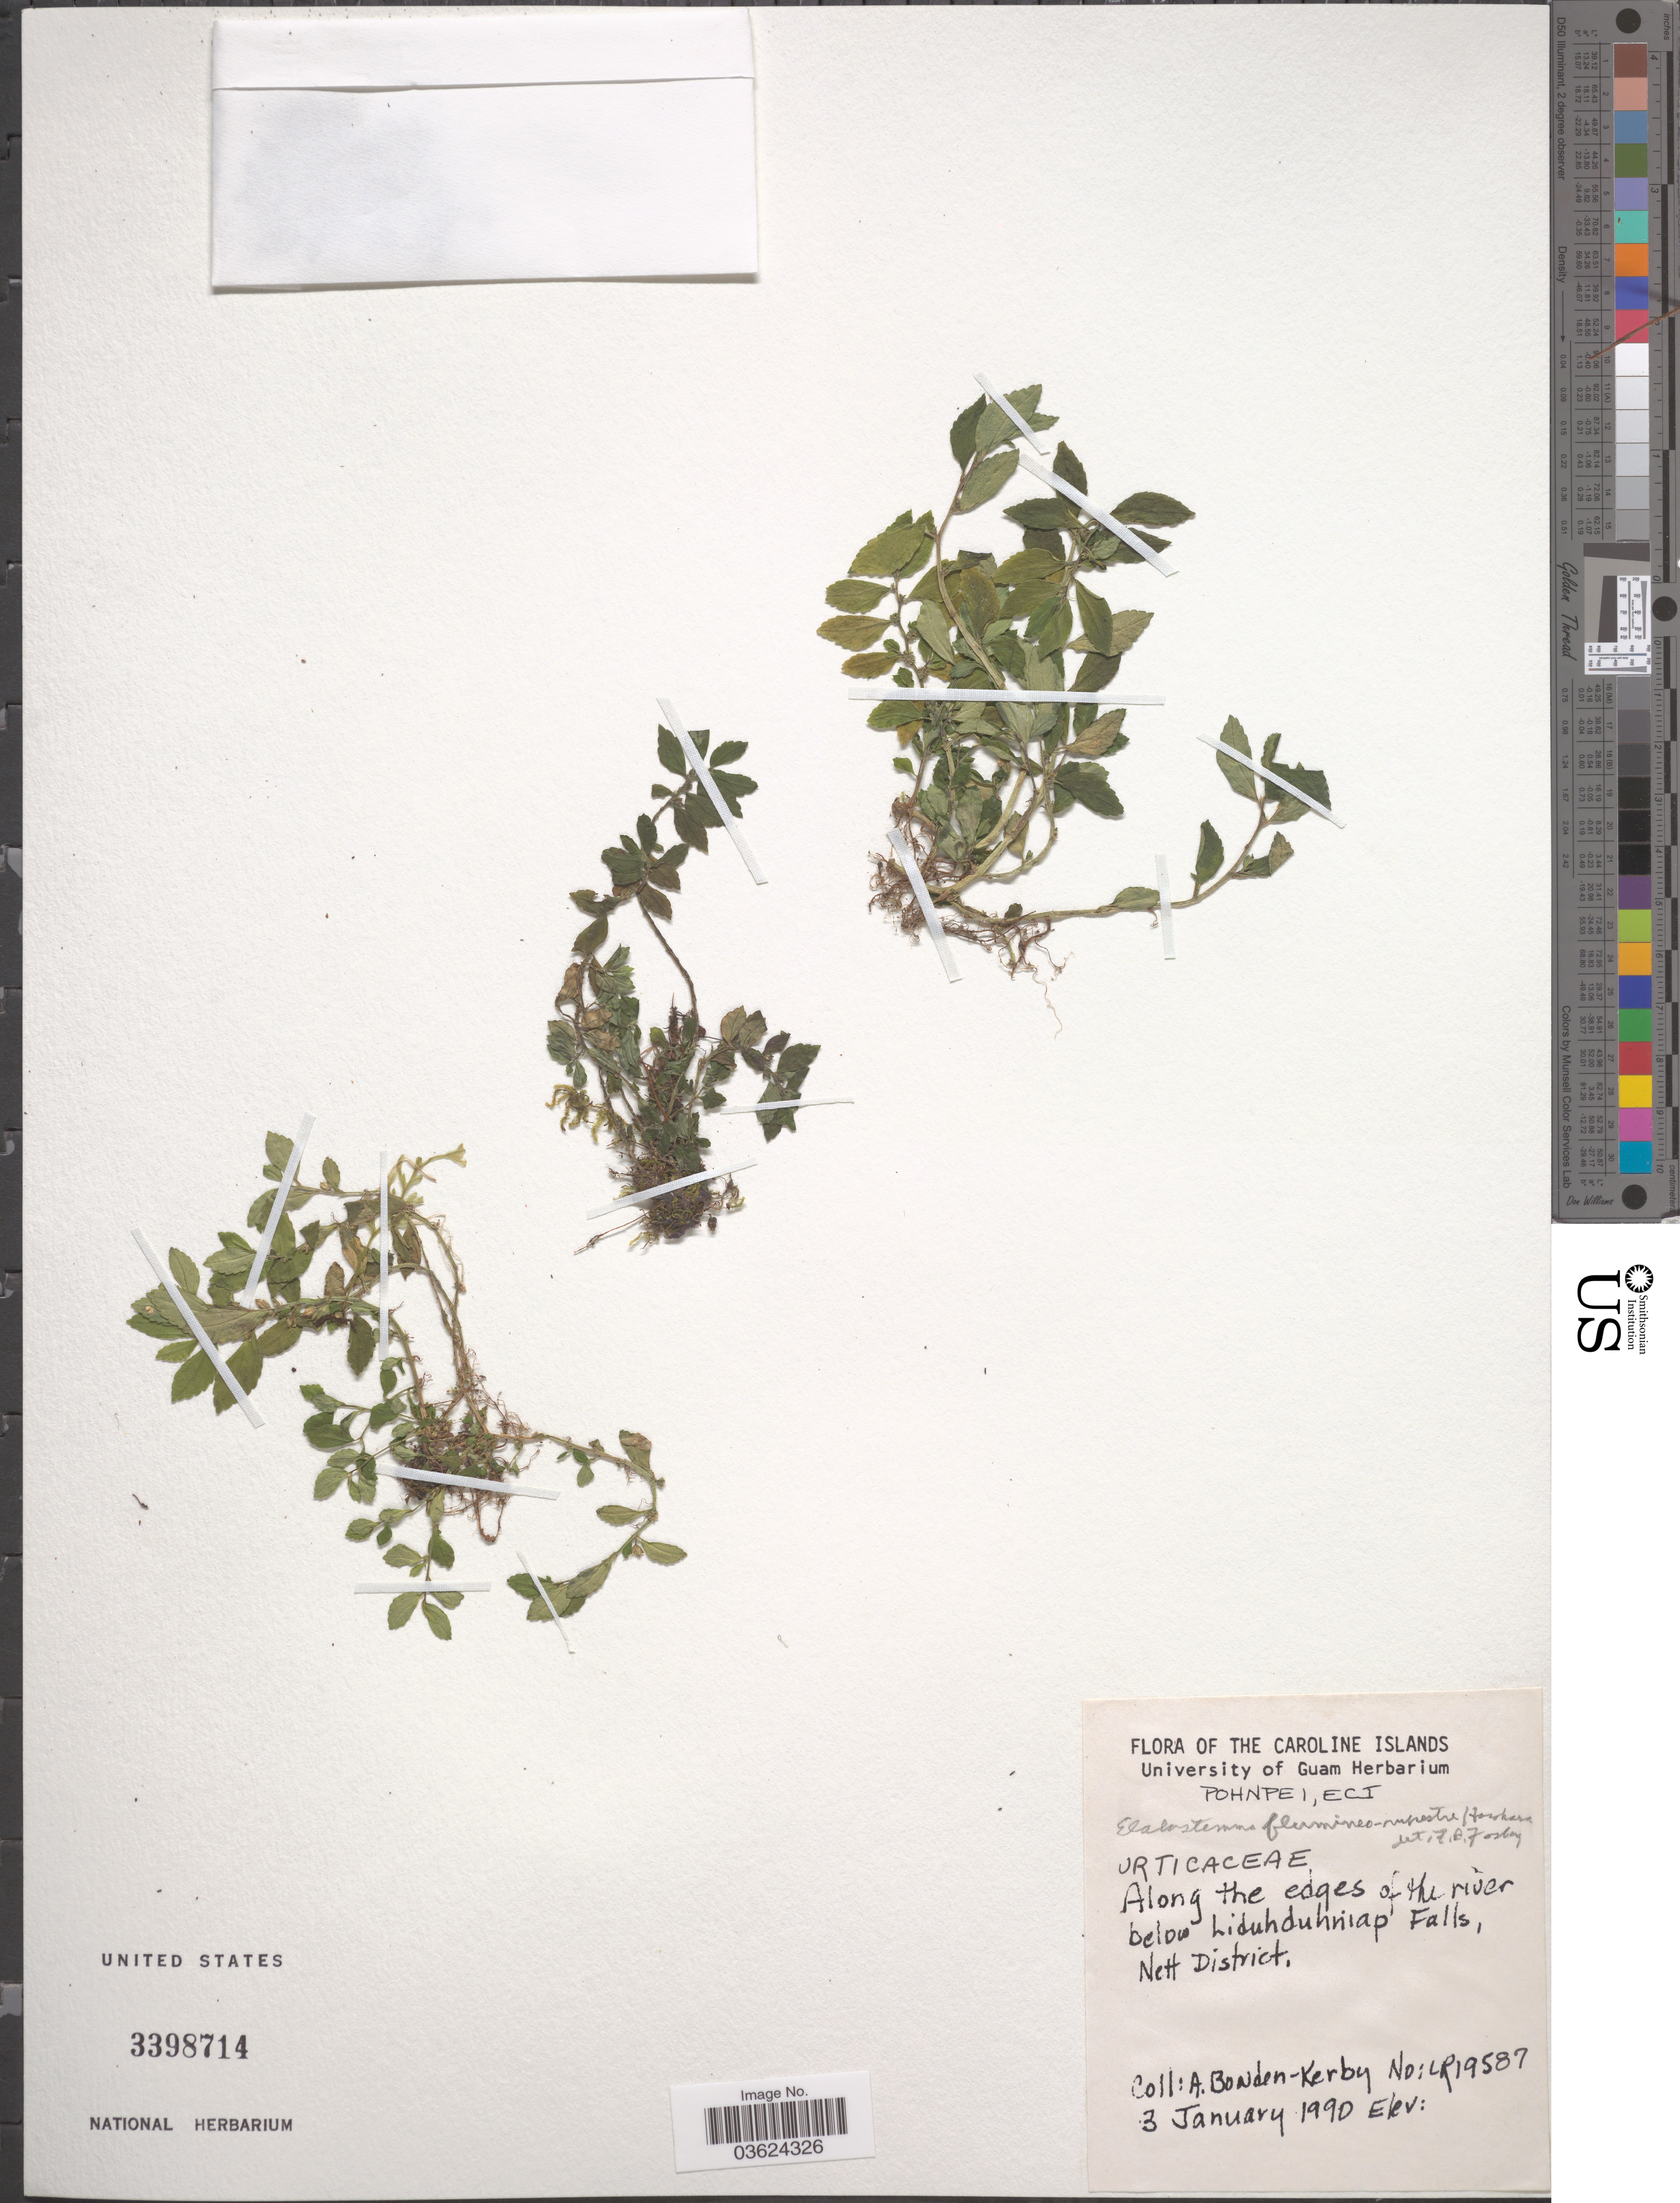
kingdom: Plantae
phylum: Tracheophyta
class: Magnoliopsida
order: Rosales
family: Urticaceae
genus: Elatostema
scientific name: Elatostema flumineo-rupestre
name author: Hosok.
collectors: A. Bowden-Kerby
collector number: LR19587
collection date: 1990-01-03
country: Micronesia, Federated States of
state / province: Pohnpei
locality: Caroline Islands. ECI. Along the edges of the river below Liduhduhniap Falls, Nett District.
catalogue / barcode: US 3398714